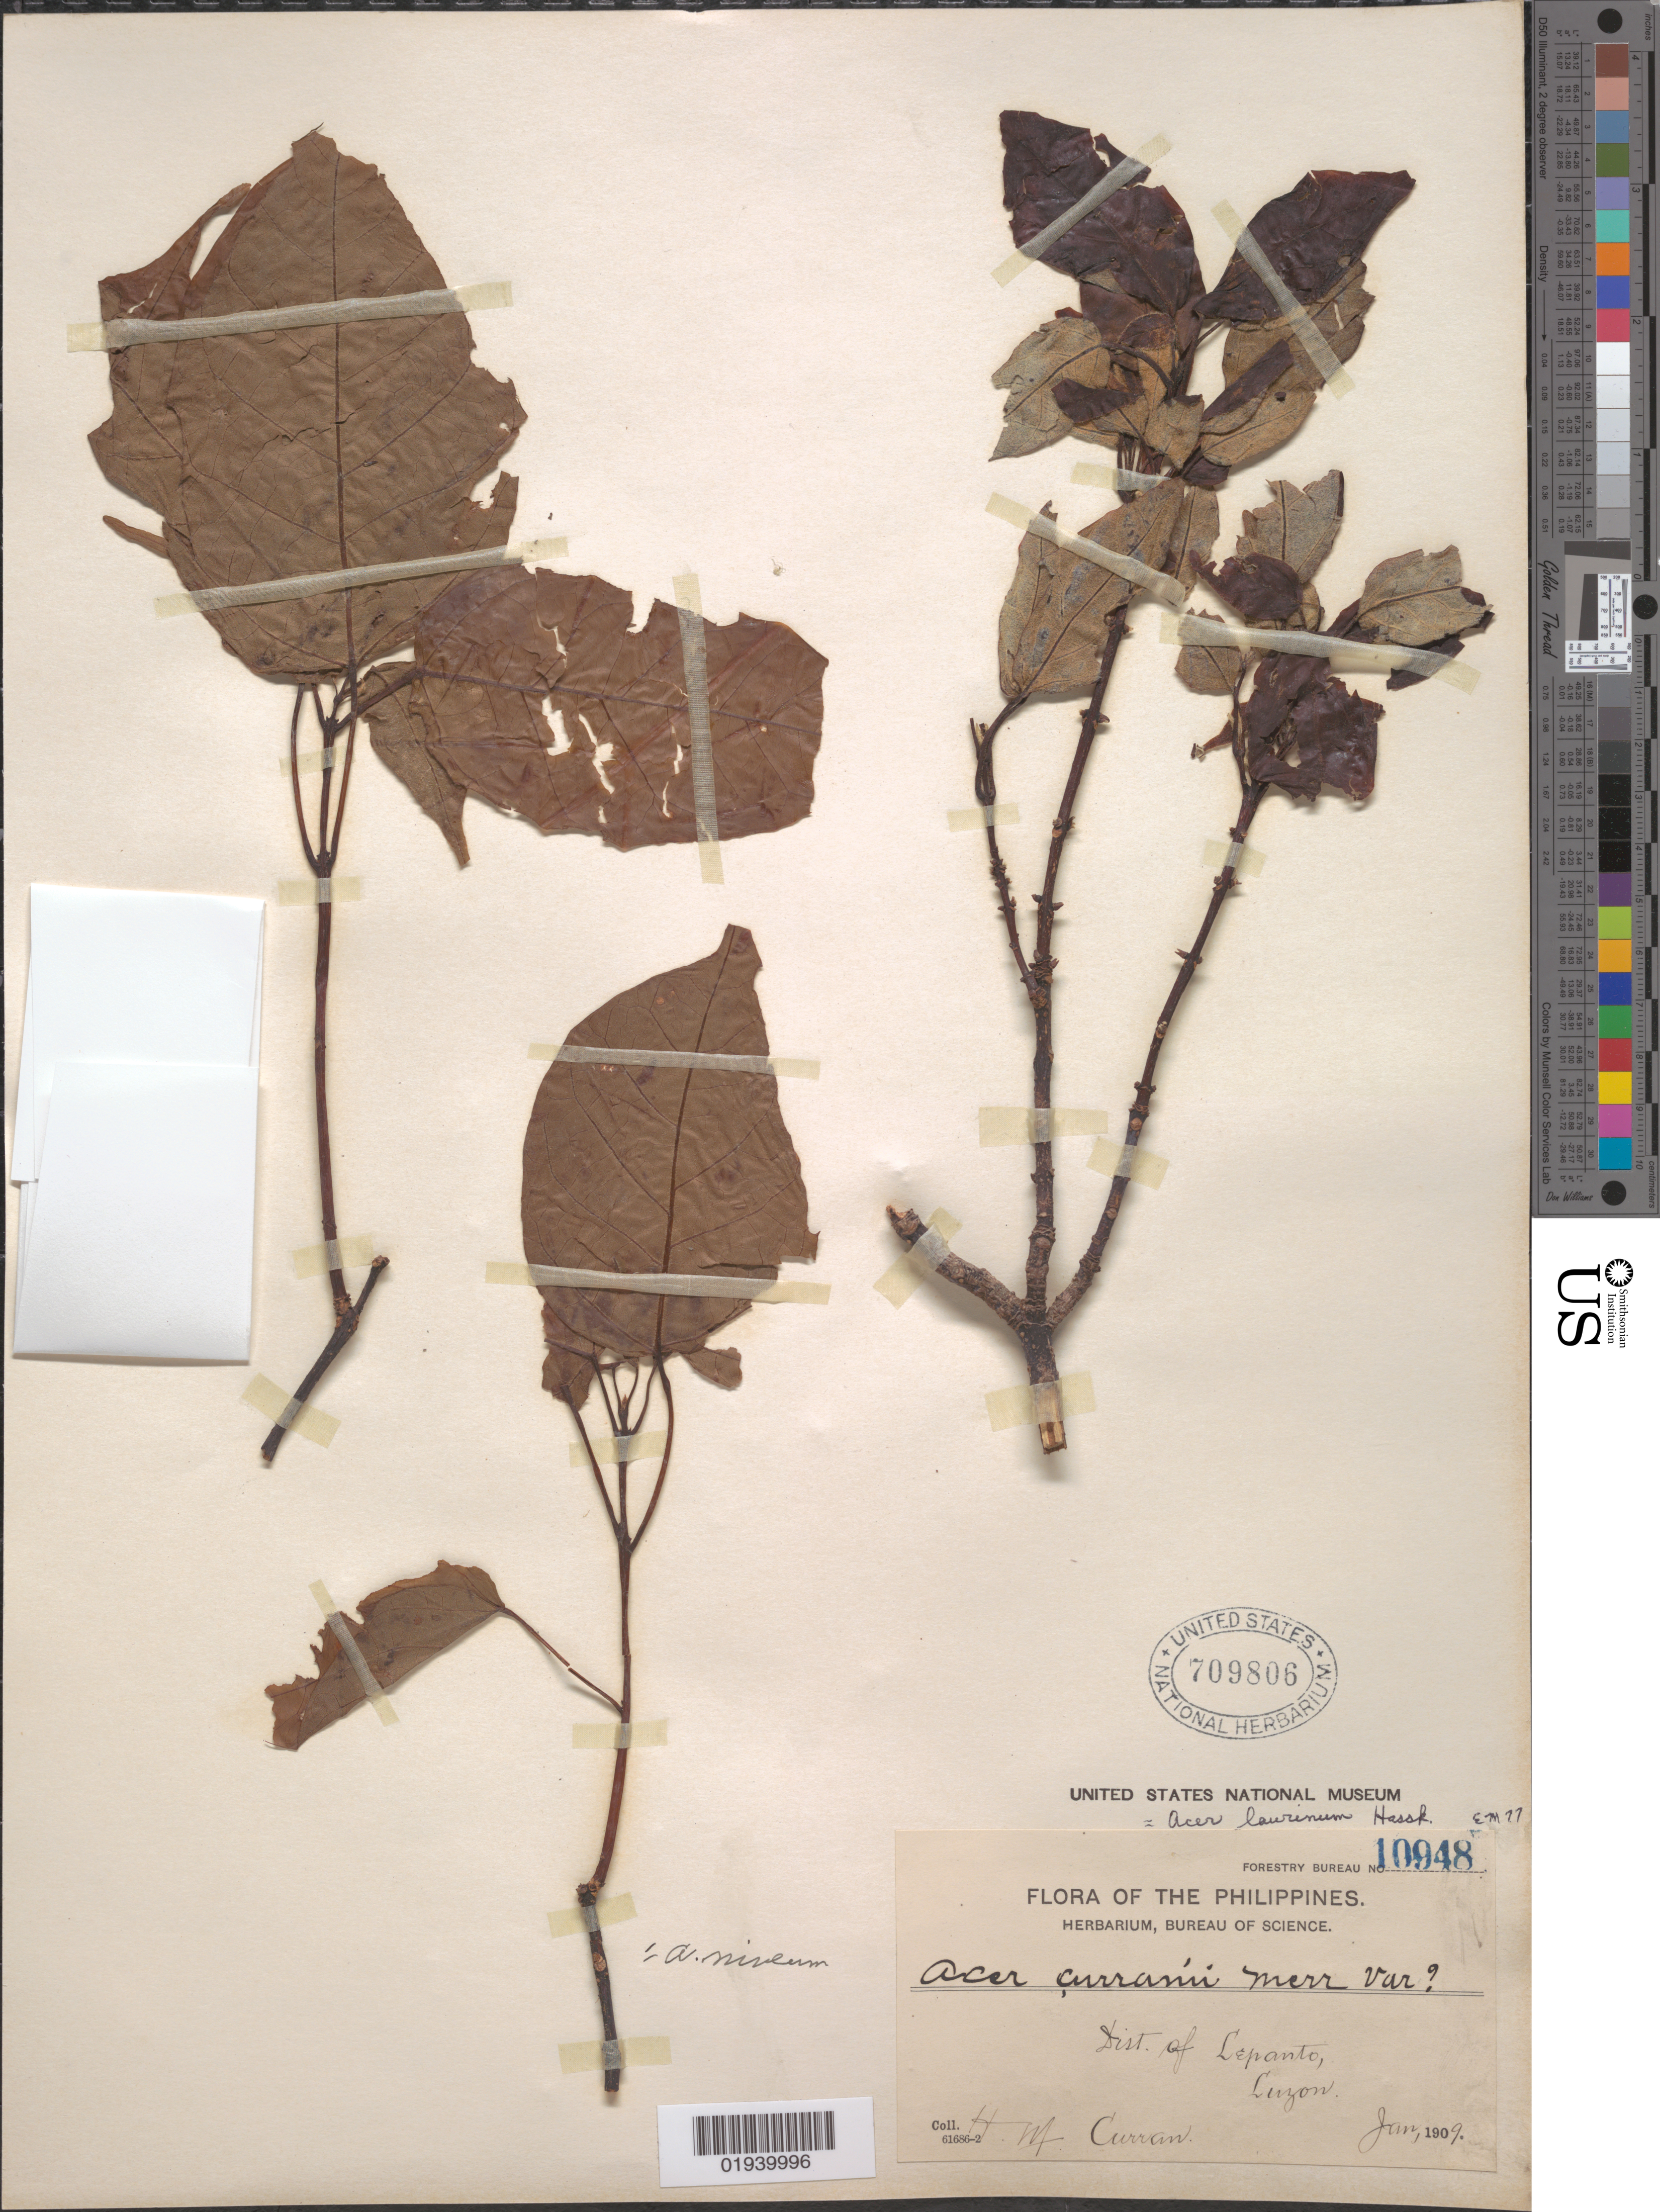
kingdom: Plantae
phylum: Tracheophyta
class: Magnoliopsida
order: Sapindales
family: Sapindaceae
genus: Acer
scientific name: Acer laurinum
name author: Hassk.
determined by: Murray, Edward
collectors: H. M. Curran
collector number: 10948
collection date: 1909-01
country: Philippines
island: Luzon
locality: Dist. of Lepanto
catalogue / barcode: US 709806